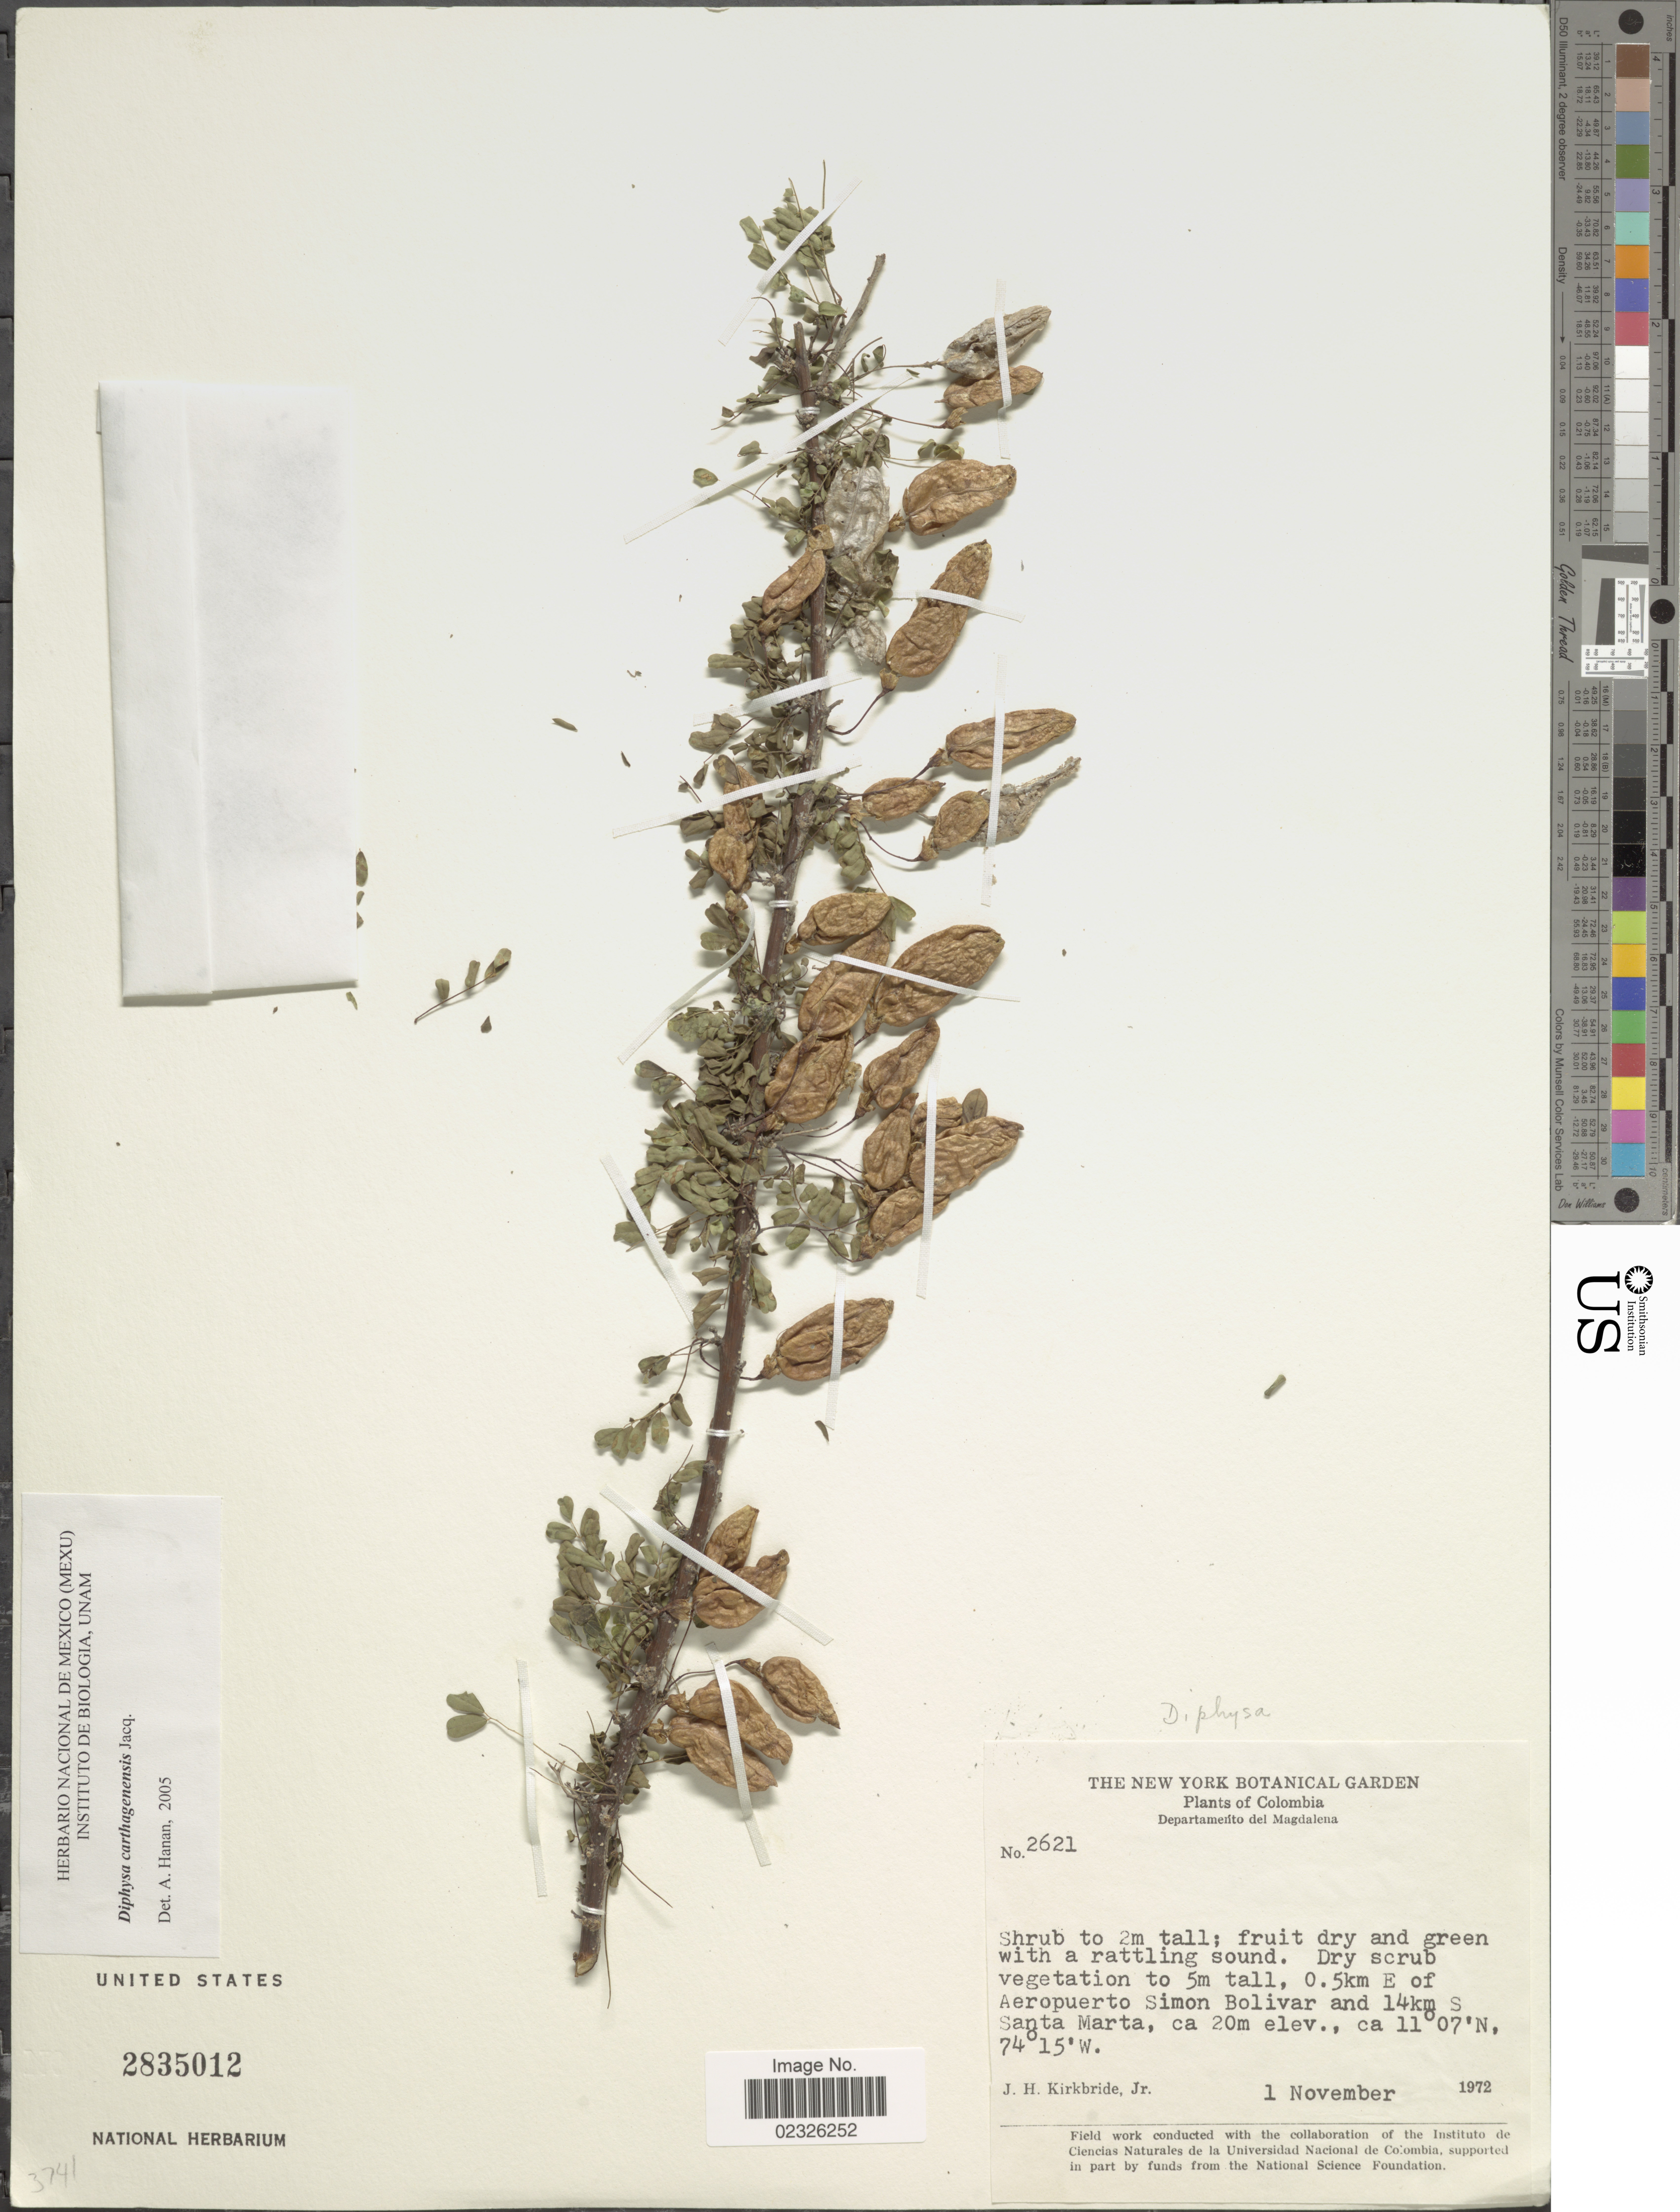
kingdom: Plantae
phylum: Tracheophyta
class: Magnoliopsida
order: Fabales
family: Fabaceae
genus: Diphysa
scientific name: Diphysa carthagenensis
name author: Jacq.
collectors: J. H. Kirkbride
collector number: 2621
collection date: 1972-11-01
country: Colombia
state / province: Magdalena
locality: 0.5 km E of Aeropuerto Simon Bolivar and 14 km S Santa marta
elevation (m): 20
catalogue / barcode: US 2835012